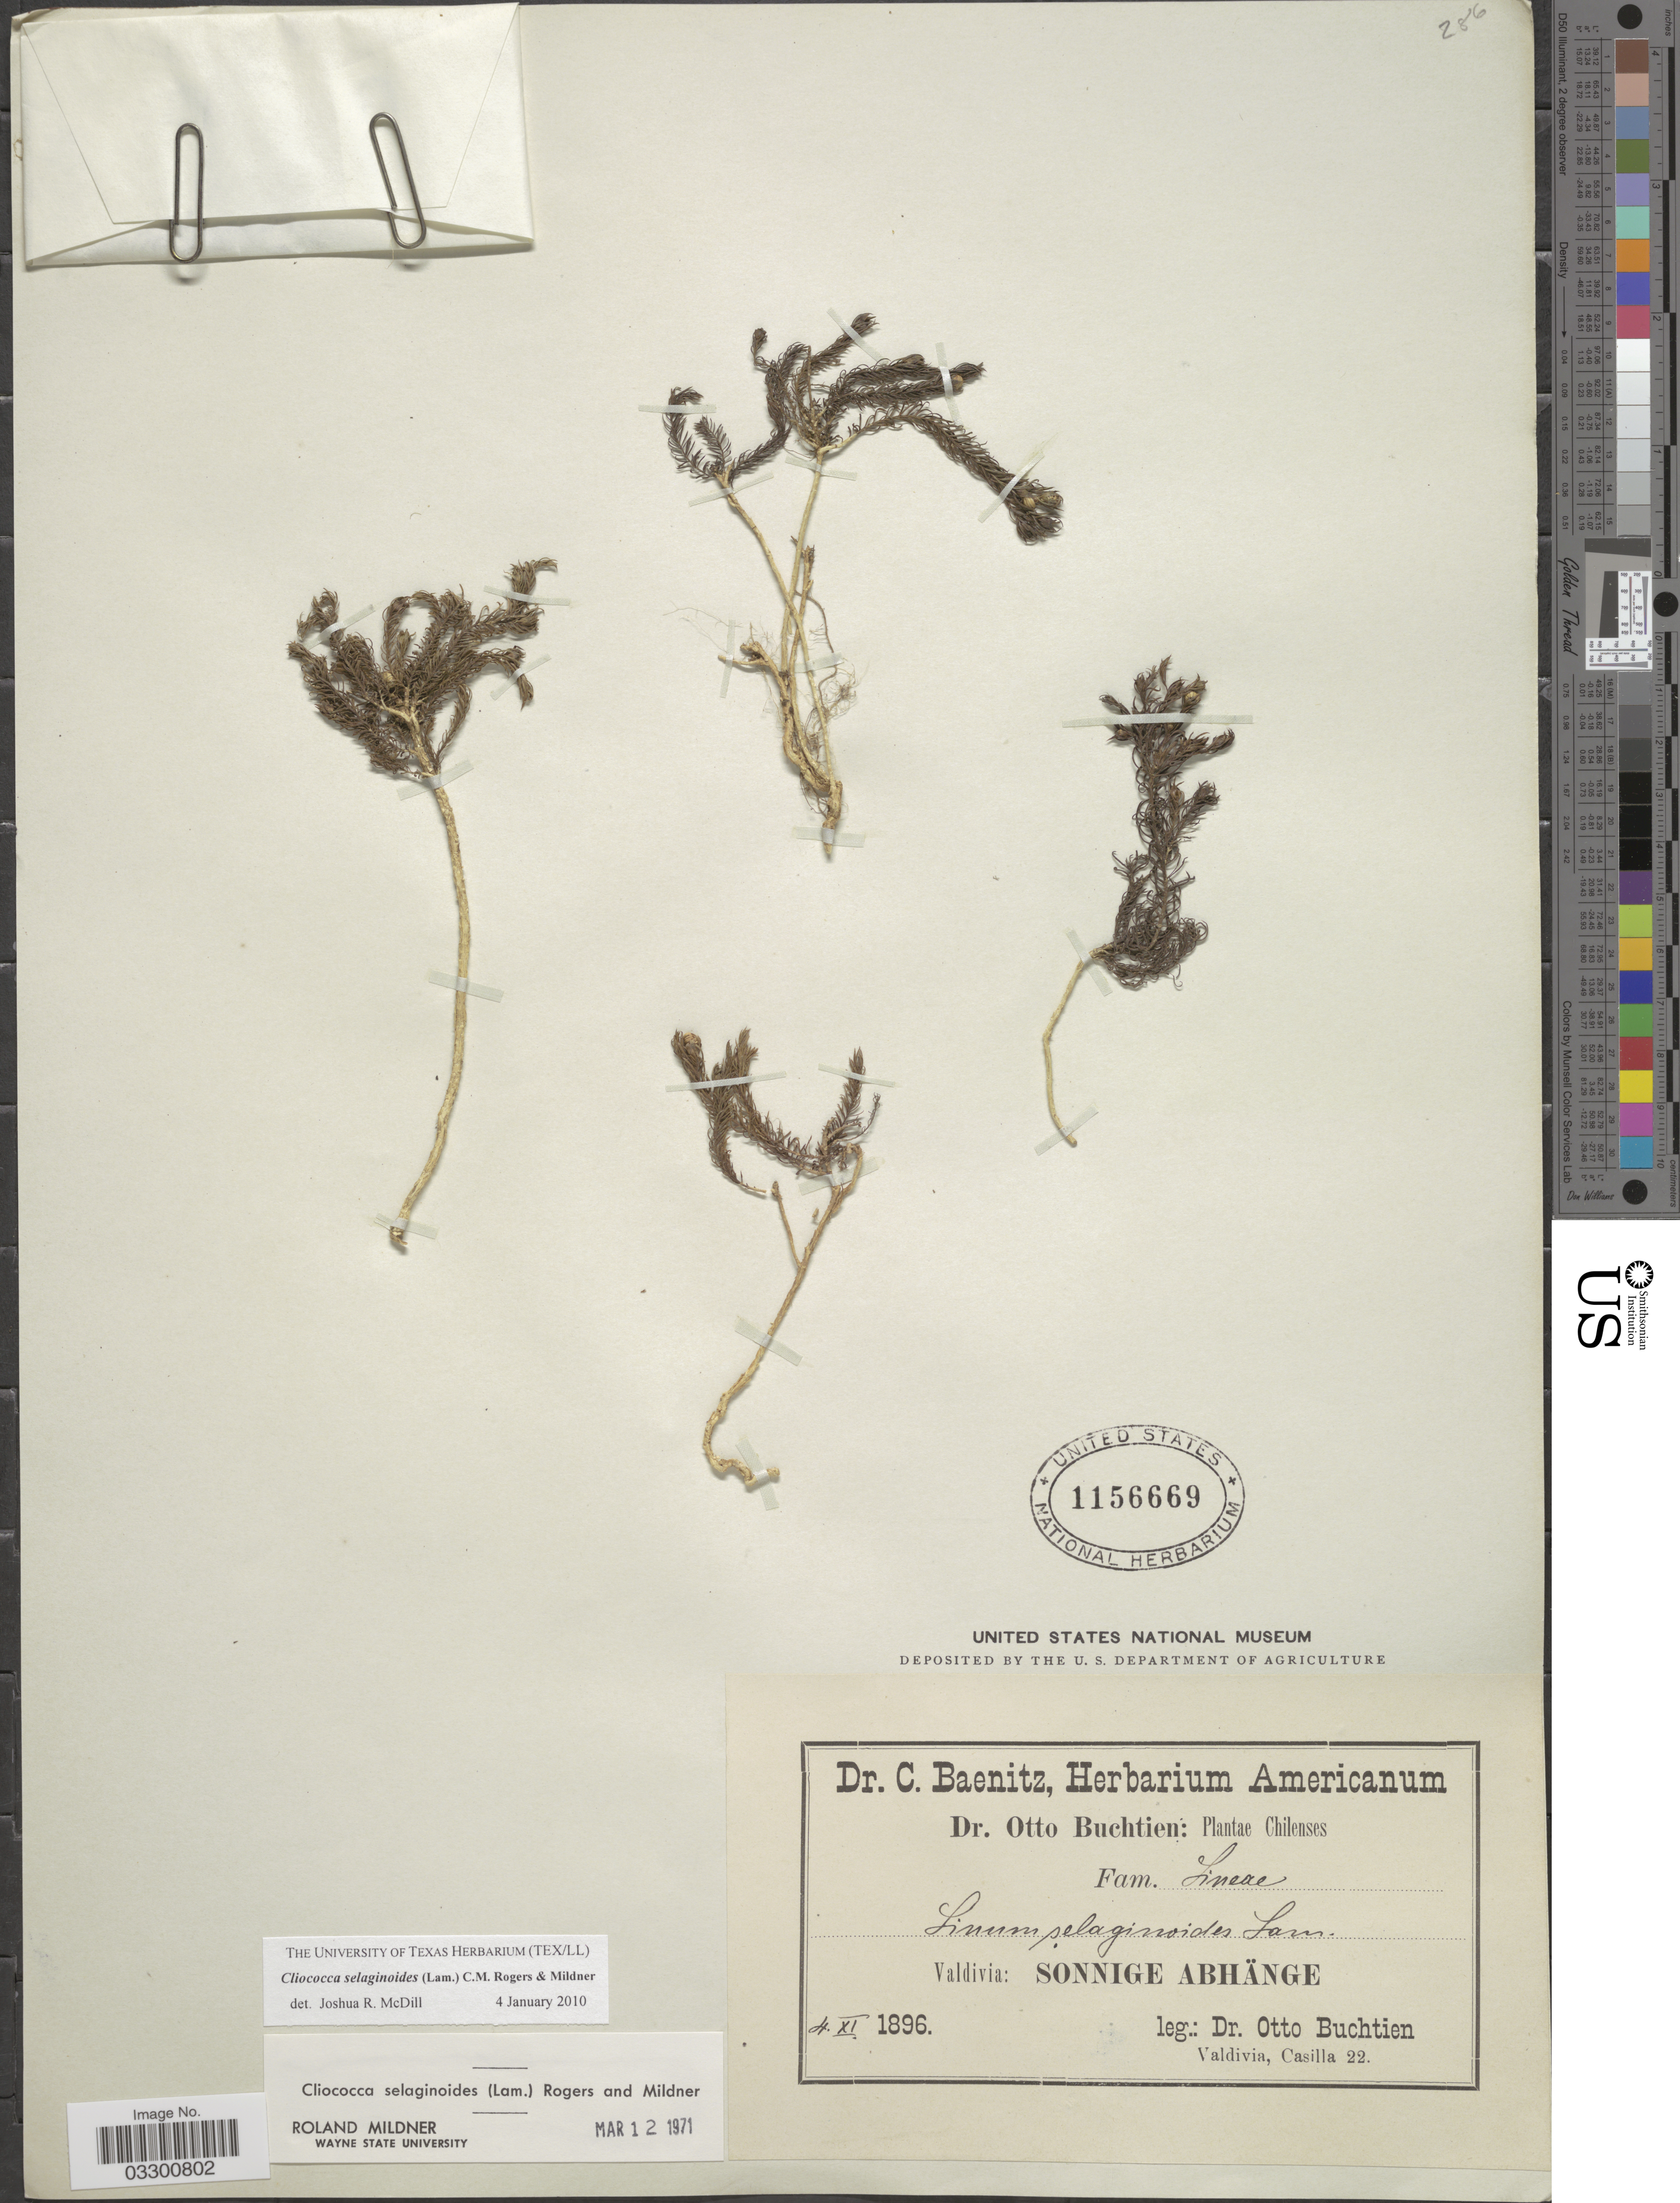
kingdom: Plantae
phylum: Tracheophyta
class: Magnoliopsida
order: Malpighiales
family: Linaceae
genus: Linum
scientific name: Linum selaginoides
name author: Lam.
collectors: O. Buchtien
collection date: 1896-11-04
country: Chile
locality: Valdivia: Sonnige Abhänge.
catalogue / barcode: US 1156669